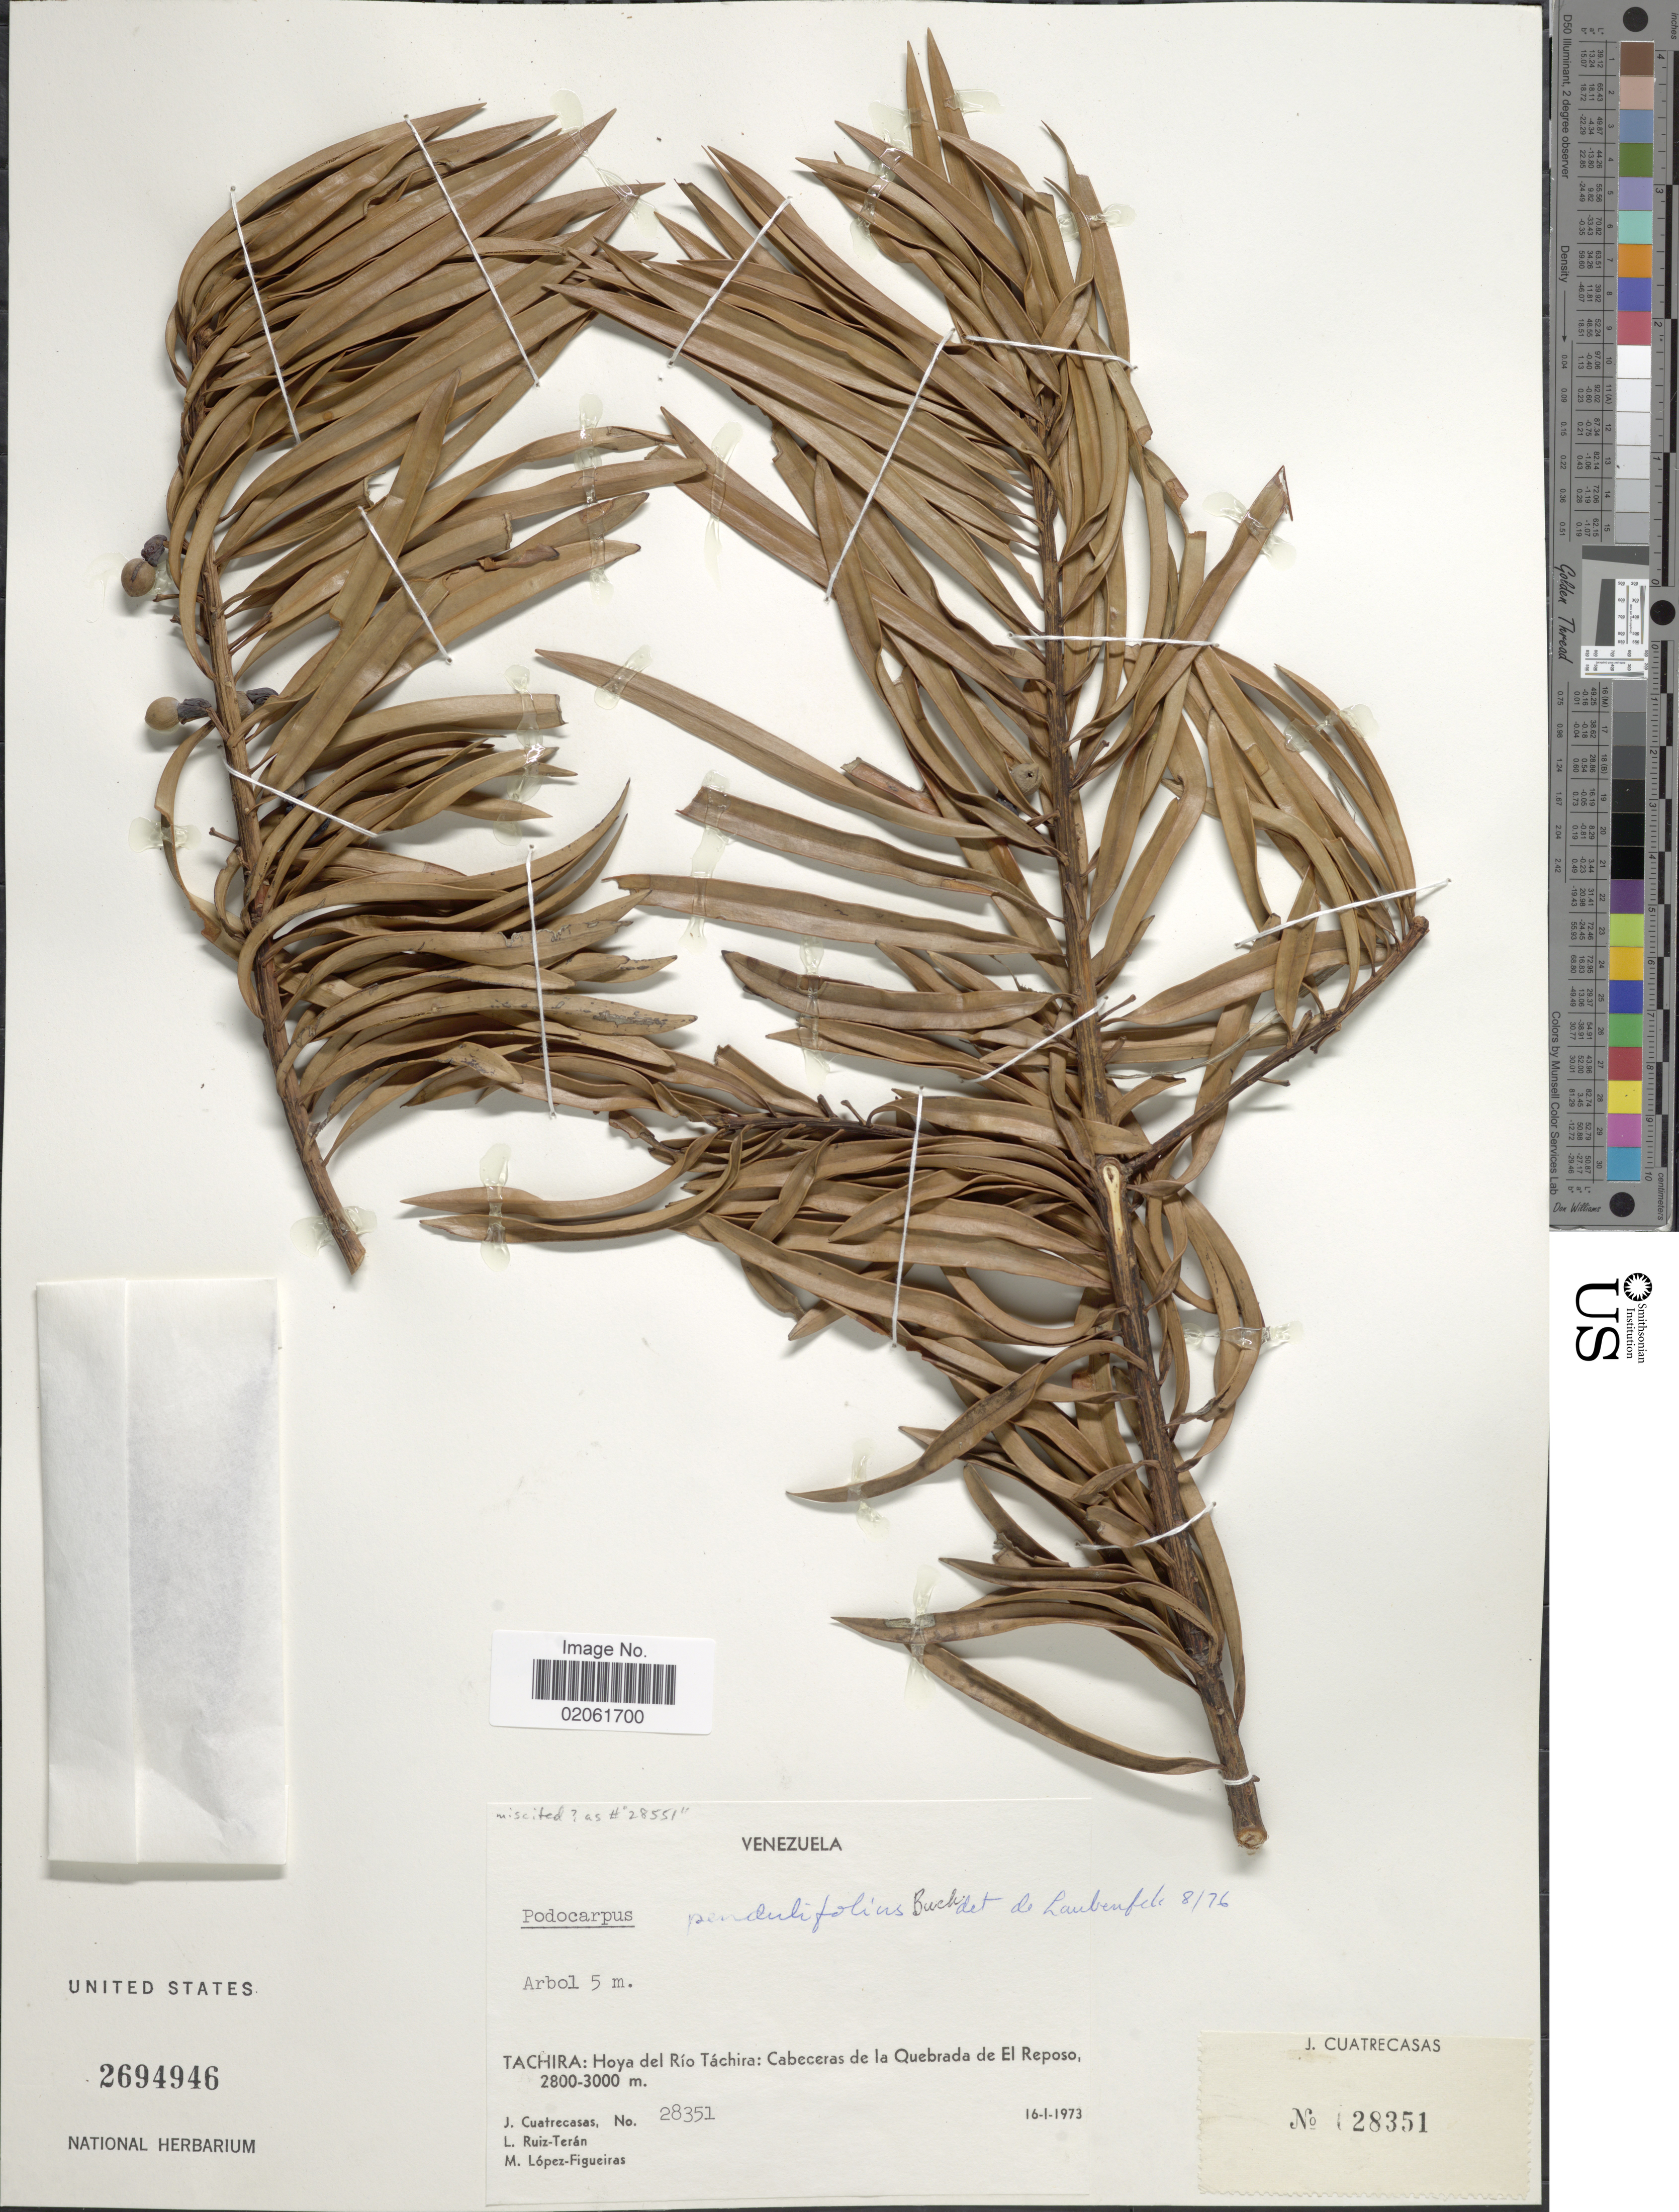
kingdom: Plantae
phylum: Tracheophyta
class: Pinopsida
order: Pinales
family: Podocarpaceae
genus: Podocarpus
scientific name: Podocarpus pendulifolius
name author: J. Buchholz & N.E. Gray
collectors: J. Cuatrecasas, L. E. Ruíz-Terán & M. López Figueiras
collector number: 28351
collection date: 1973-01-16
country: Venezuela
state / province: Tachira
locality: Hoya del Rio Tachira: Cabeceras de la Quebrada de El Reposo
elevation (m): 2800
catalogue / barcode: US 2694946